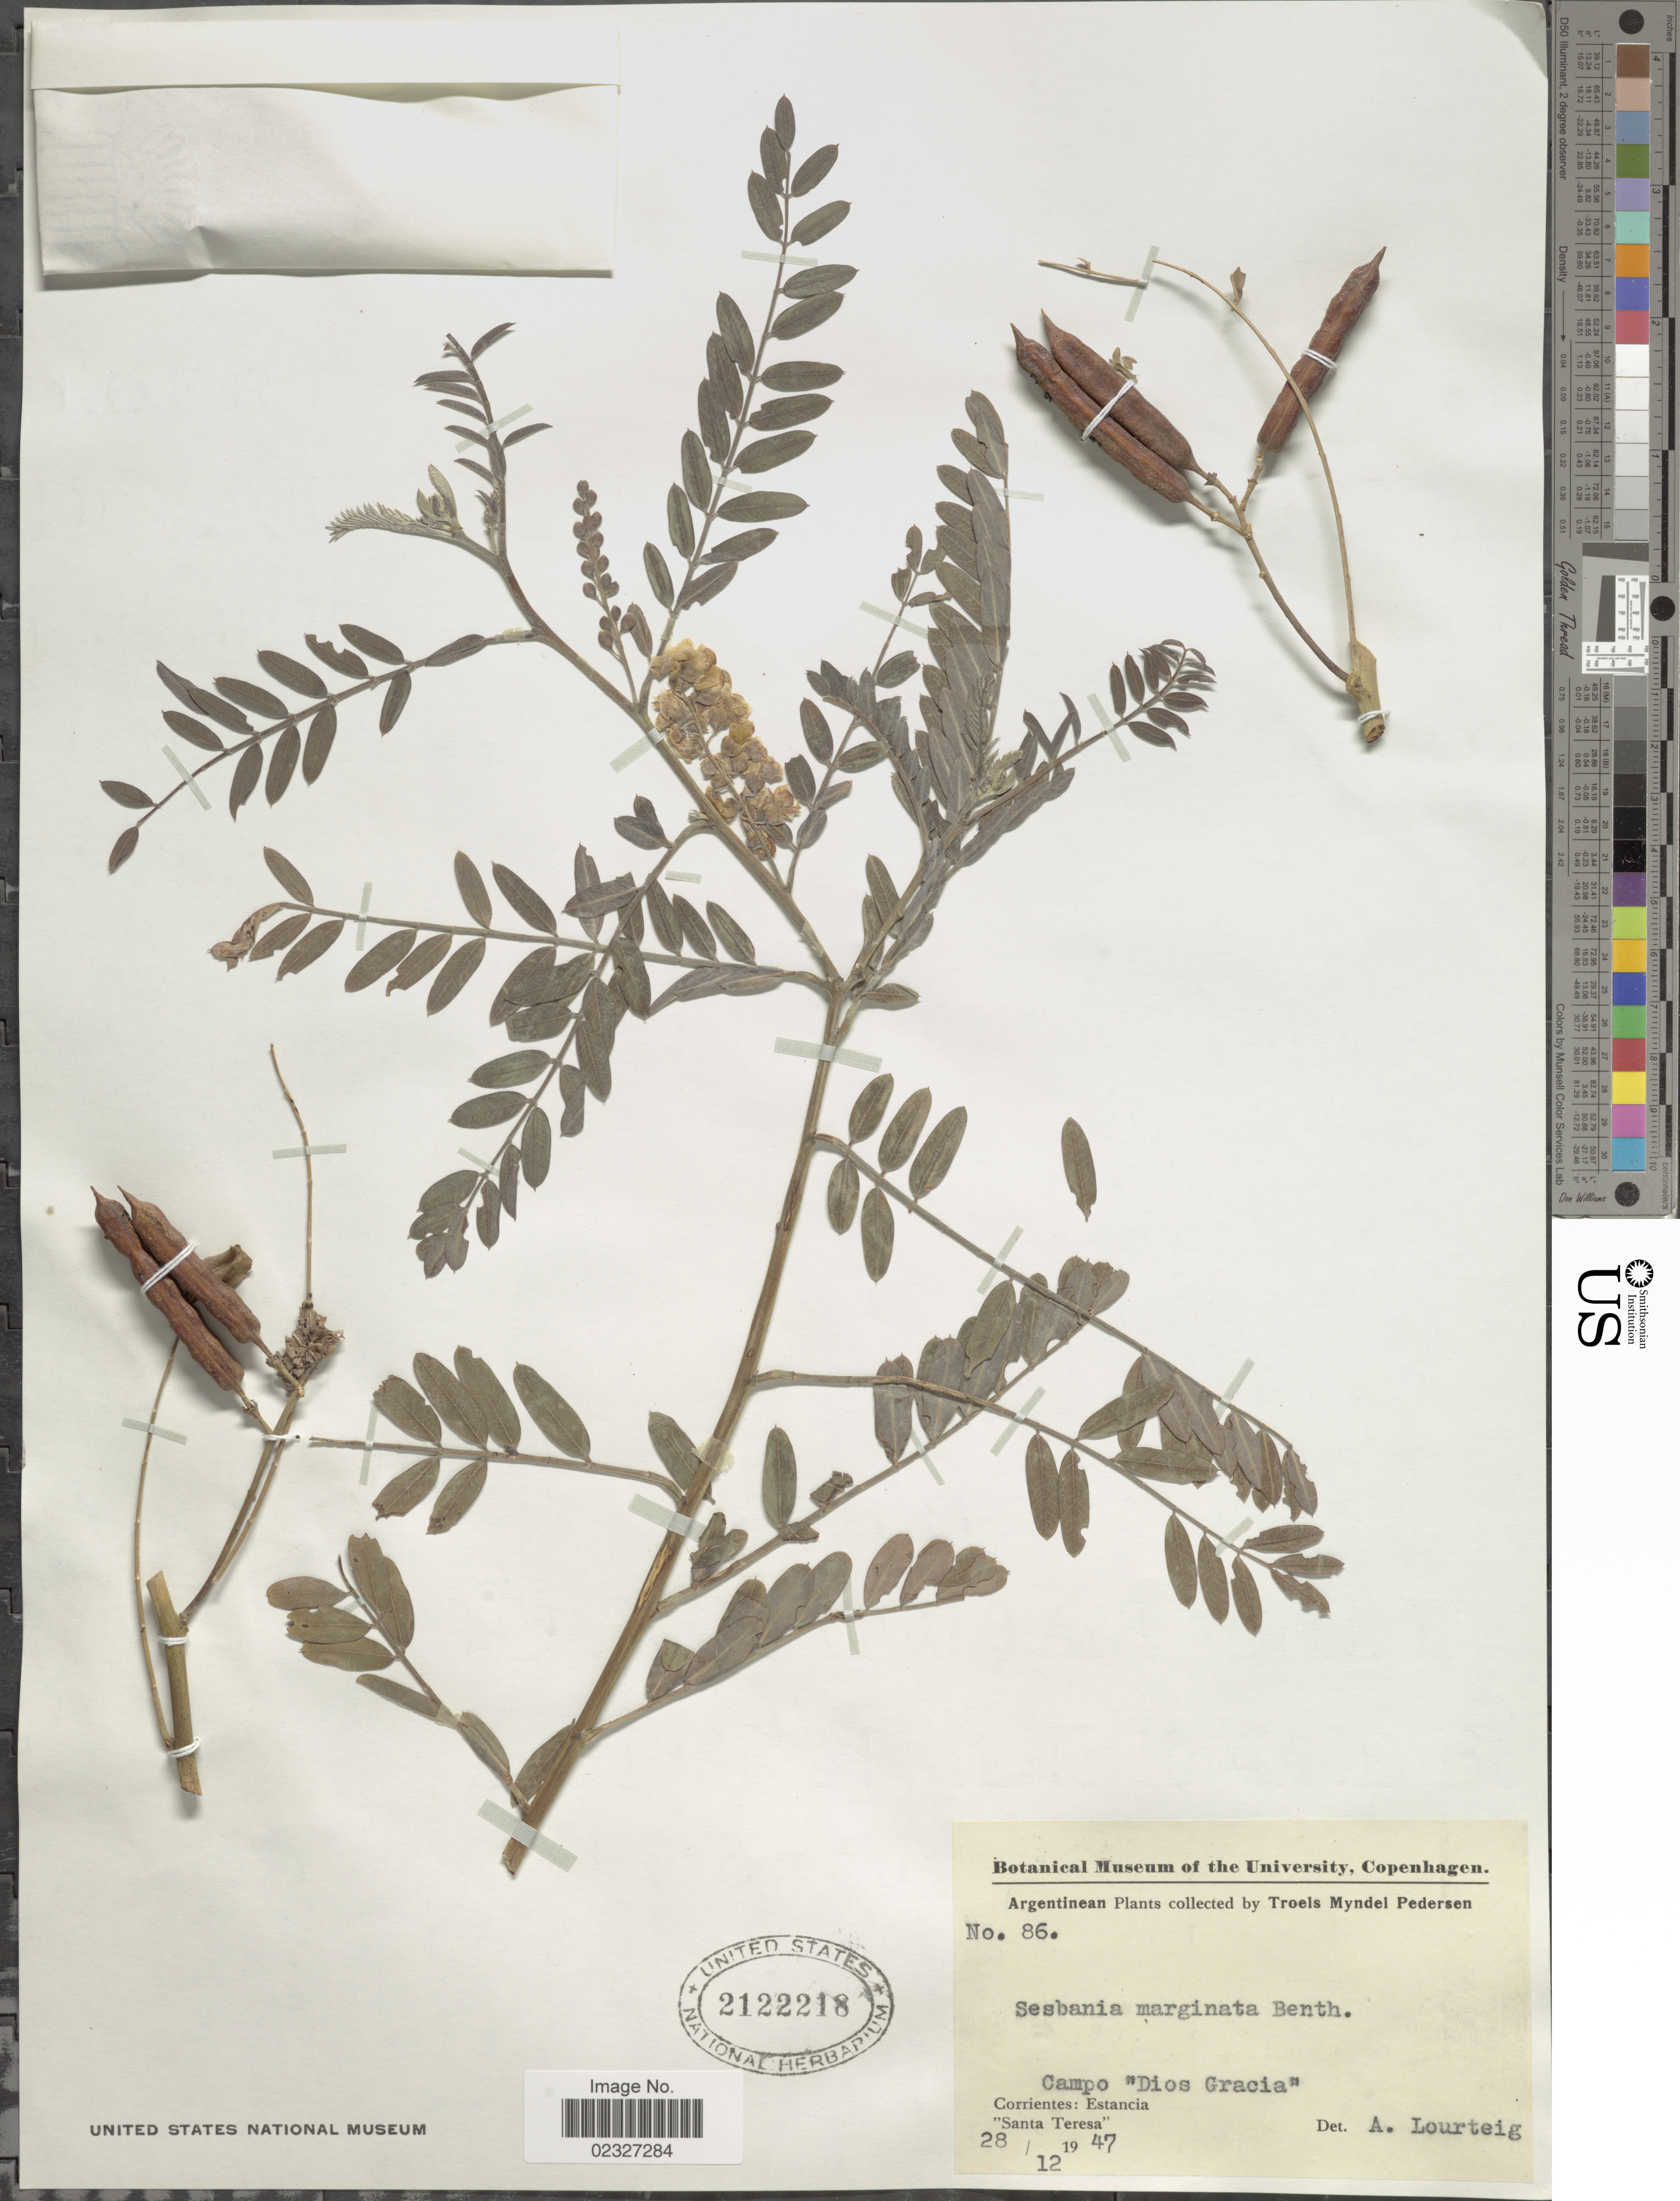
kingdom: Plantae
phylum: Tracheophyta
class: Magnoliopsida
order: Fabales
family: Fabaceae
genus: Sesbania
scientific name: Sesbania virgata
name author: (Cav.) Pers.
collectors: T. Pederson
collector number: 86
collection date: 1947-12-28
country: Argentina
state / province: Corrientes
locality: Canpo Dios Gracia, Estancia Santa Teresa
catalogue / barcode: US 2122218